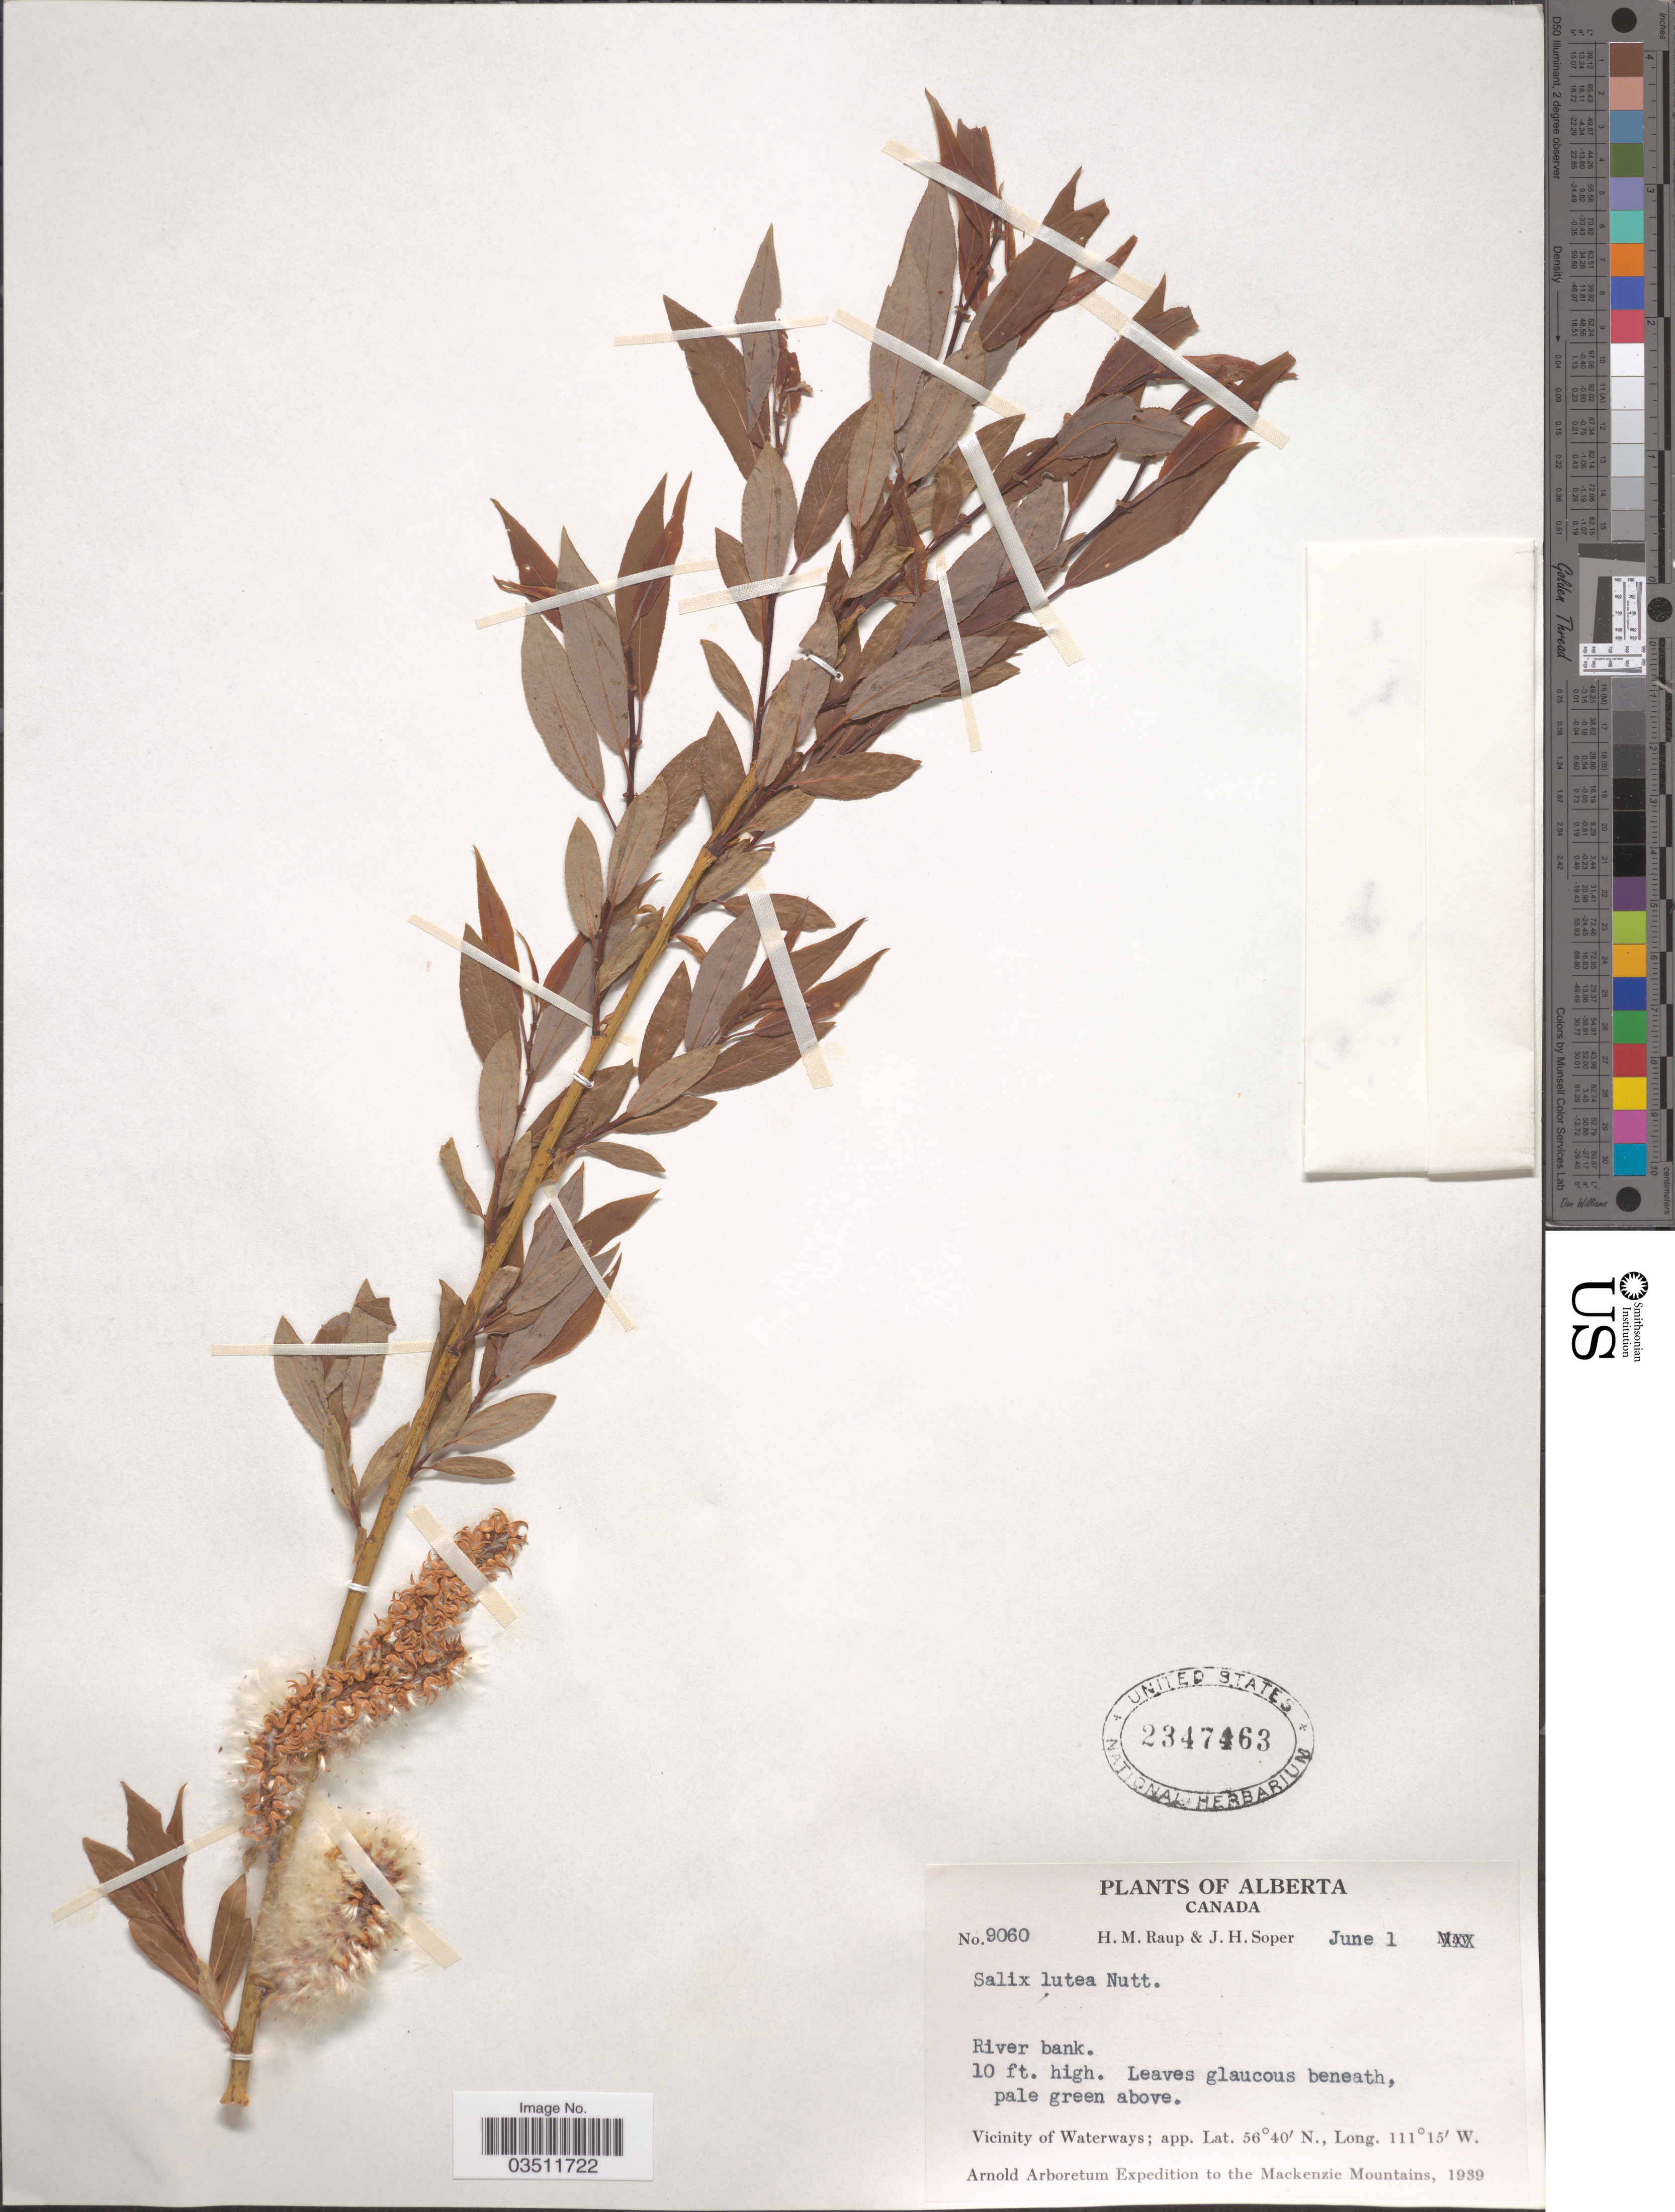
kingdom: Plantae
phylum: Tracheophyta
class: Magnoliopsida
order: Malpighiales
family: Salicaceae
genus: Salix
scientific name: Salix lutea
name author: Nutt.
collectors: H. Raup & J. H. Soper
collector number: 9060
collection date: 1939-06-01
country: Canada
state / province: Alberta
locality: River bank. Vicinity of Waterways. Mackenzie Mountains.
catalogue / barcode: US 2347463